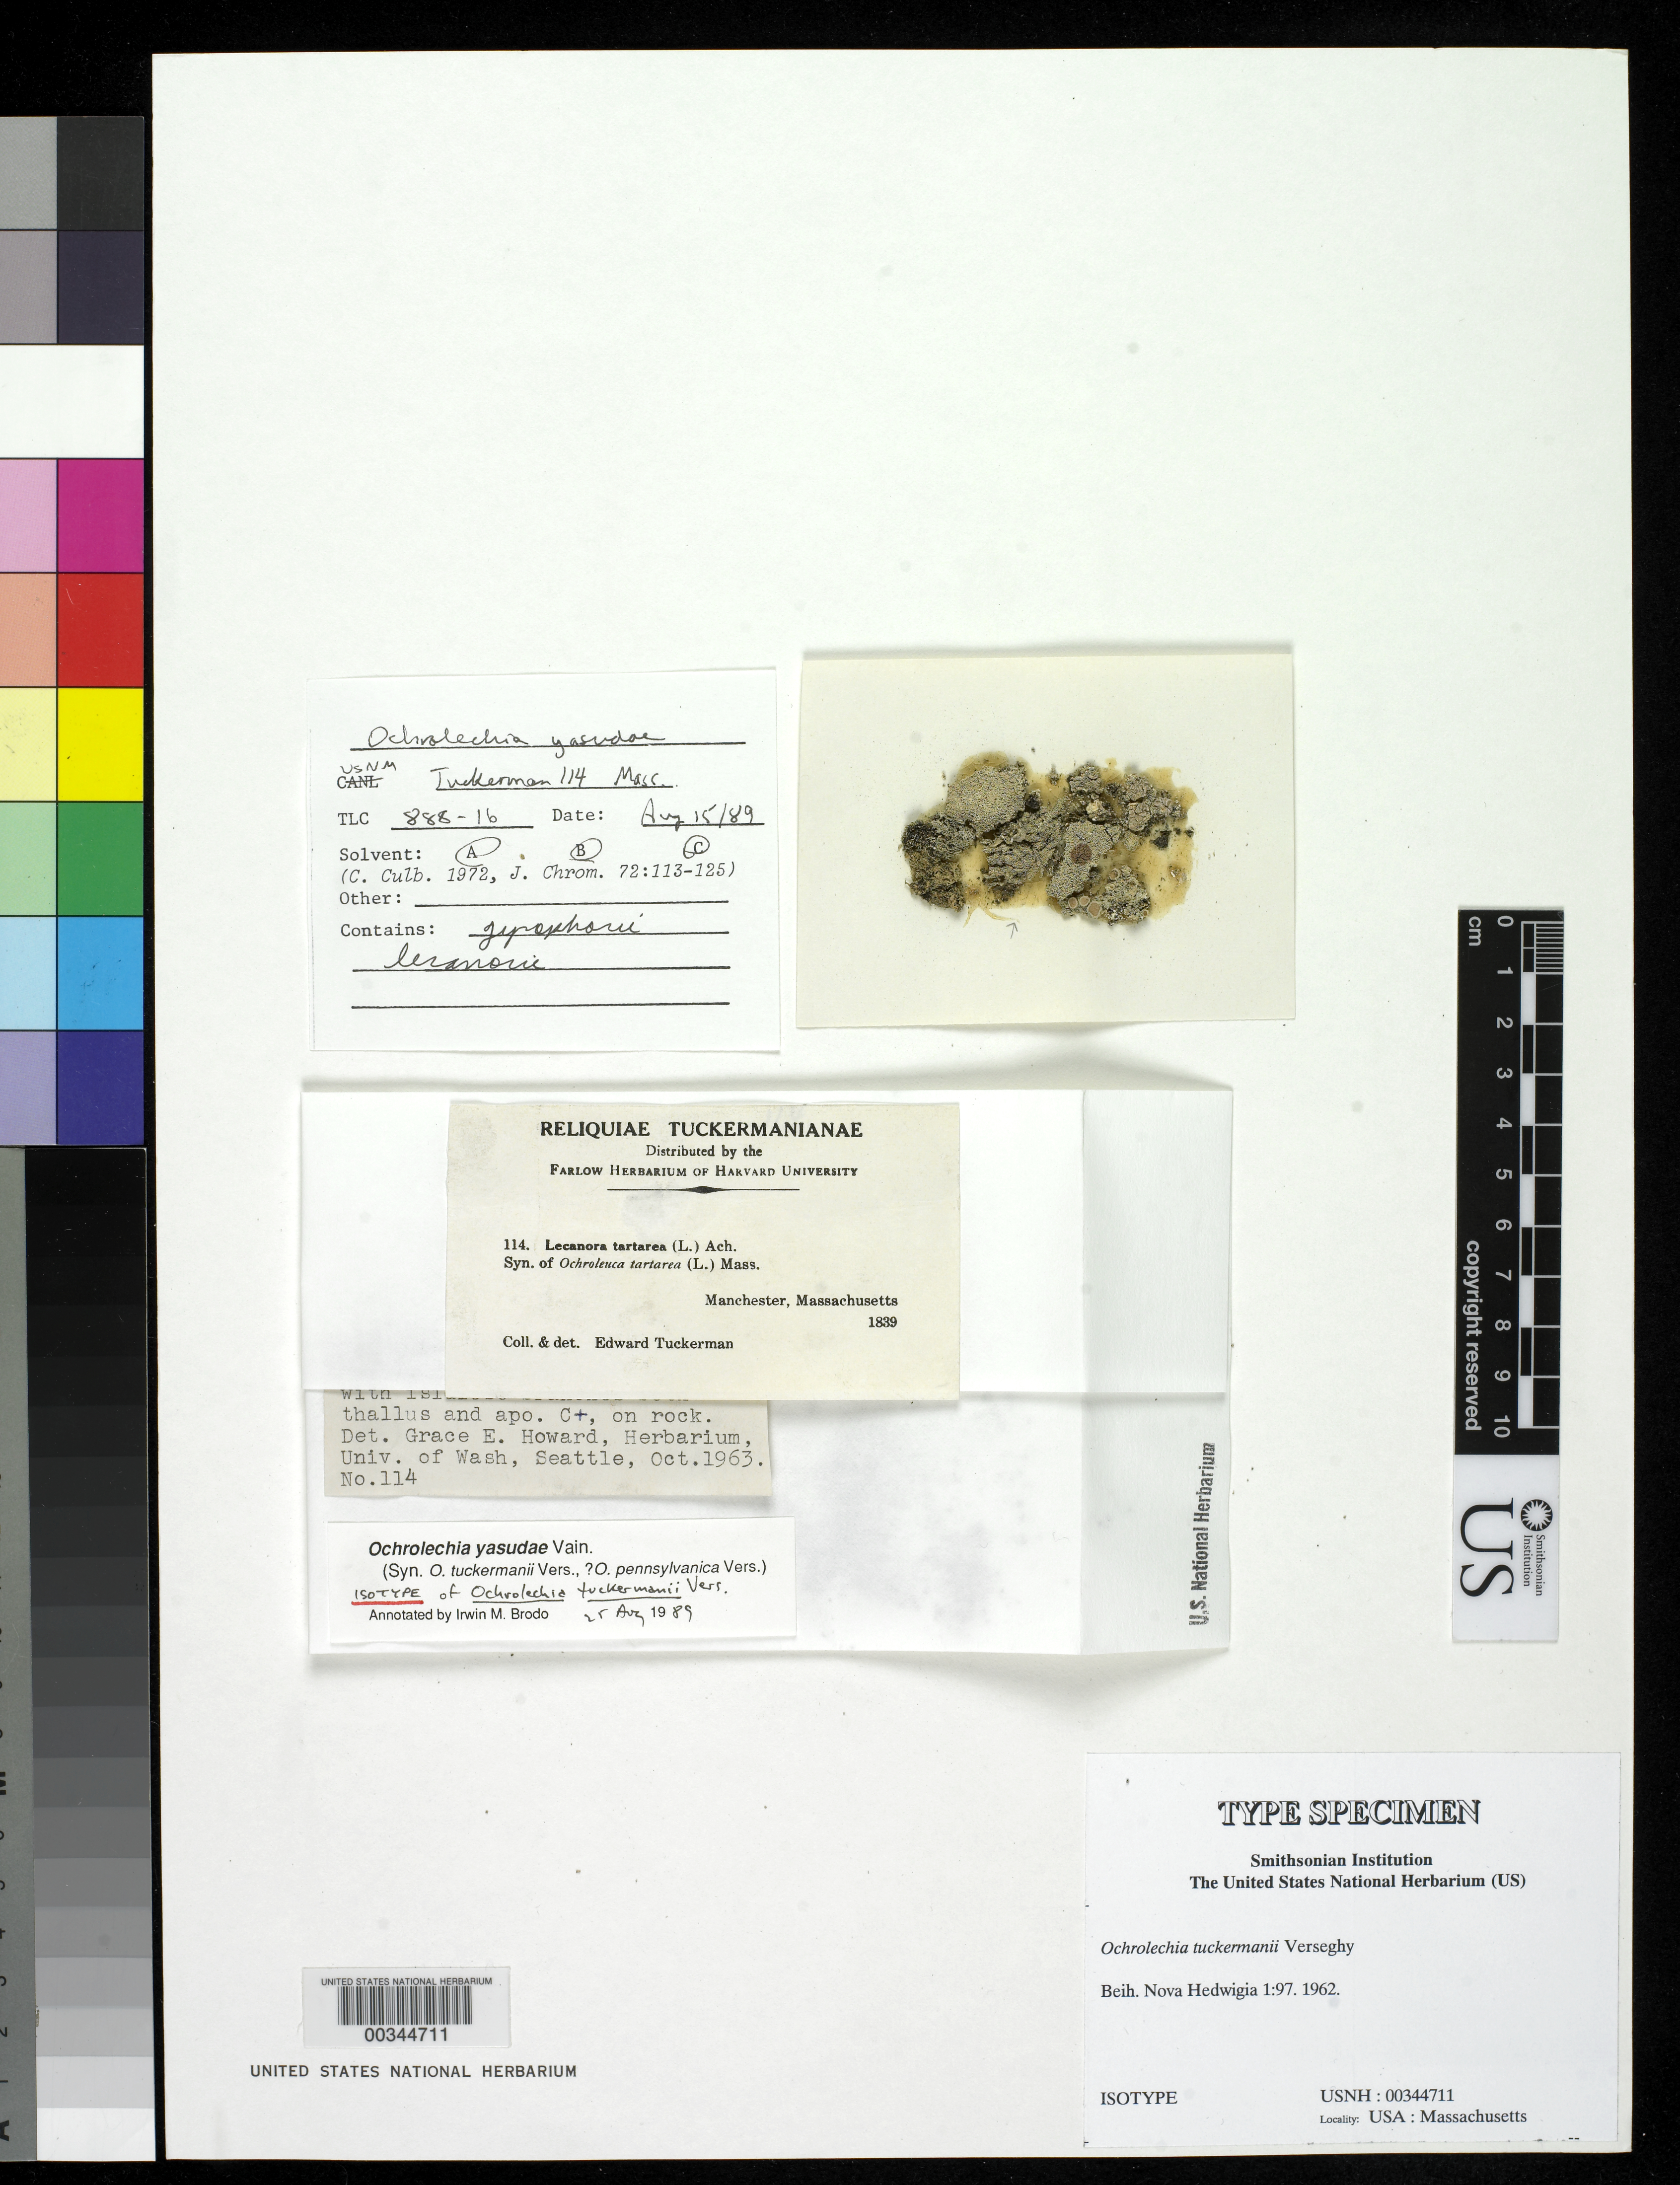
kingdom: Fungi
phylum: Ascomycota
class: Lecanoromycetes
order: Pertusariales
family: Ochrolechiaceae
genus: Ochrolechia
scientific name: Ochrolechia tuckermanii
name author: Verseghy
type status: Isotype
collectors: E. Tuckerman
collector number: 114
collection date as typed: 1839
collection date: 1839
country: United States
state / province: Massachusetts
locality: Manchester.